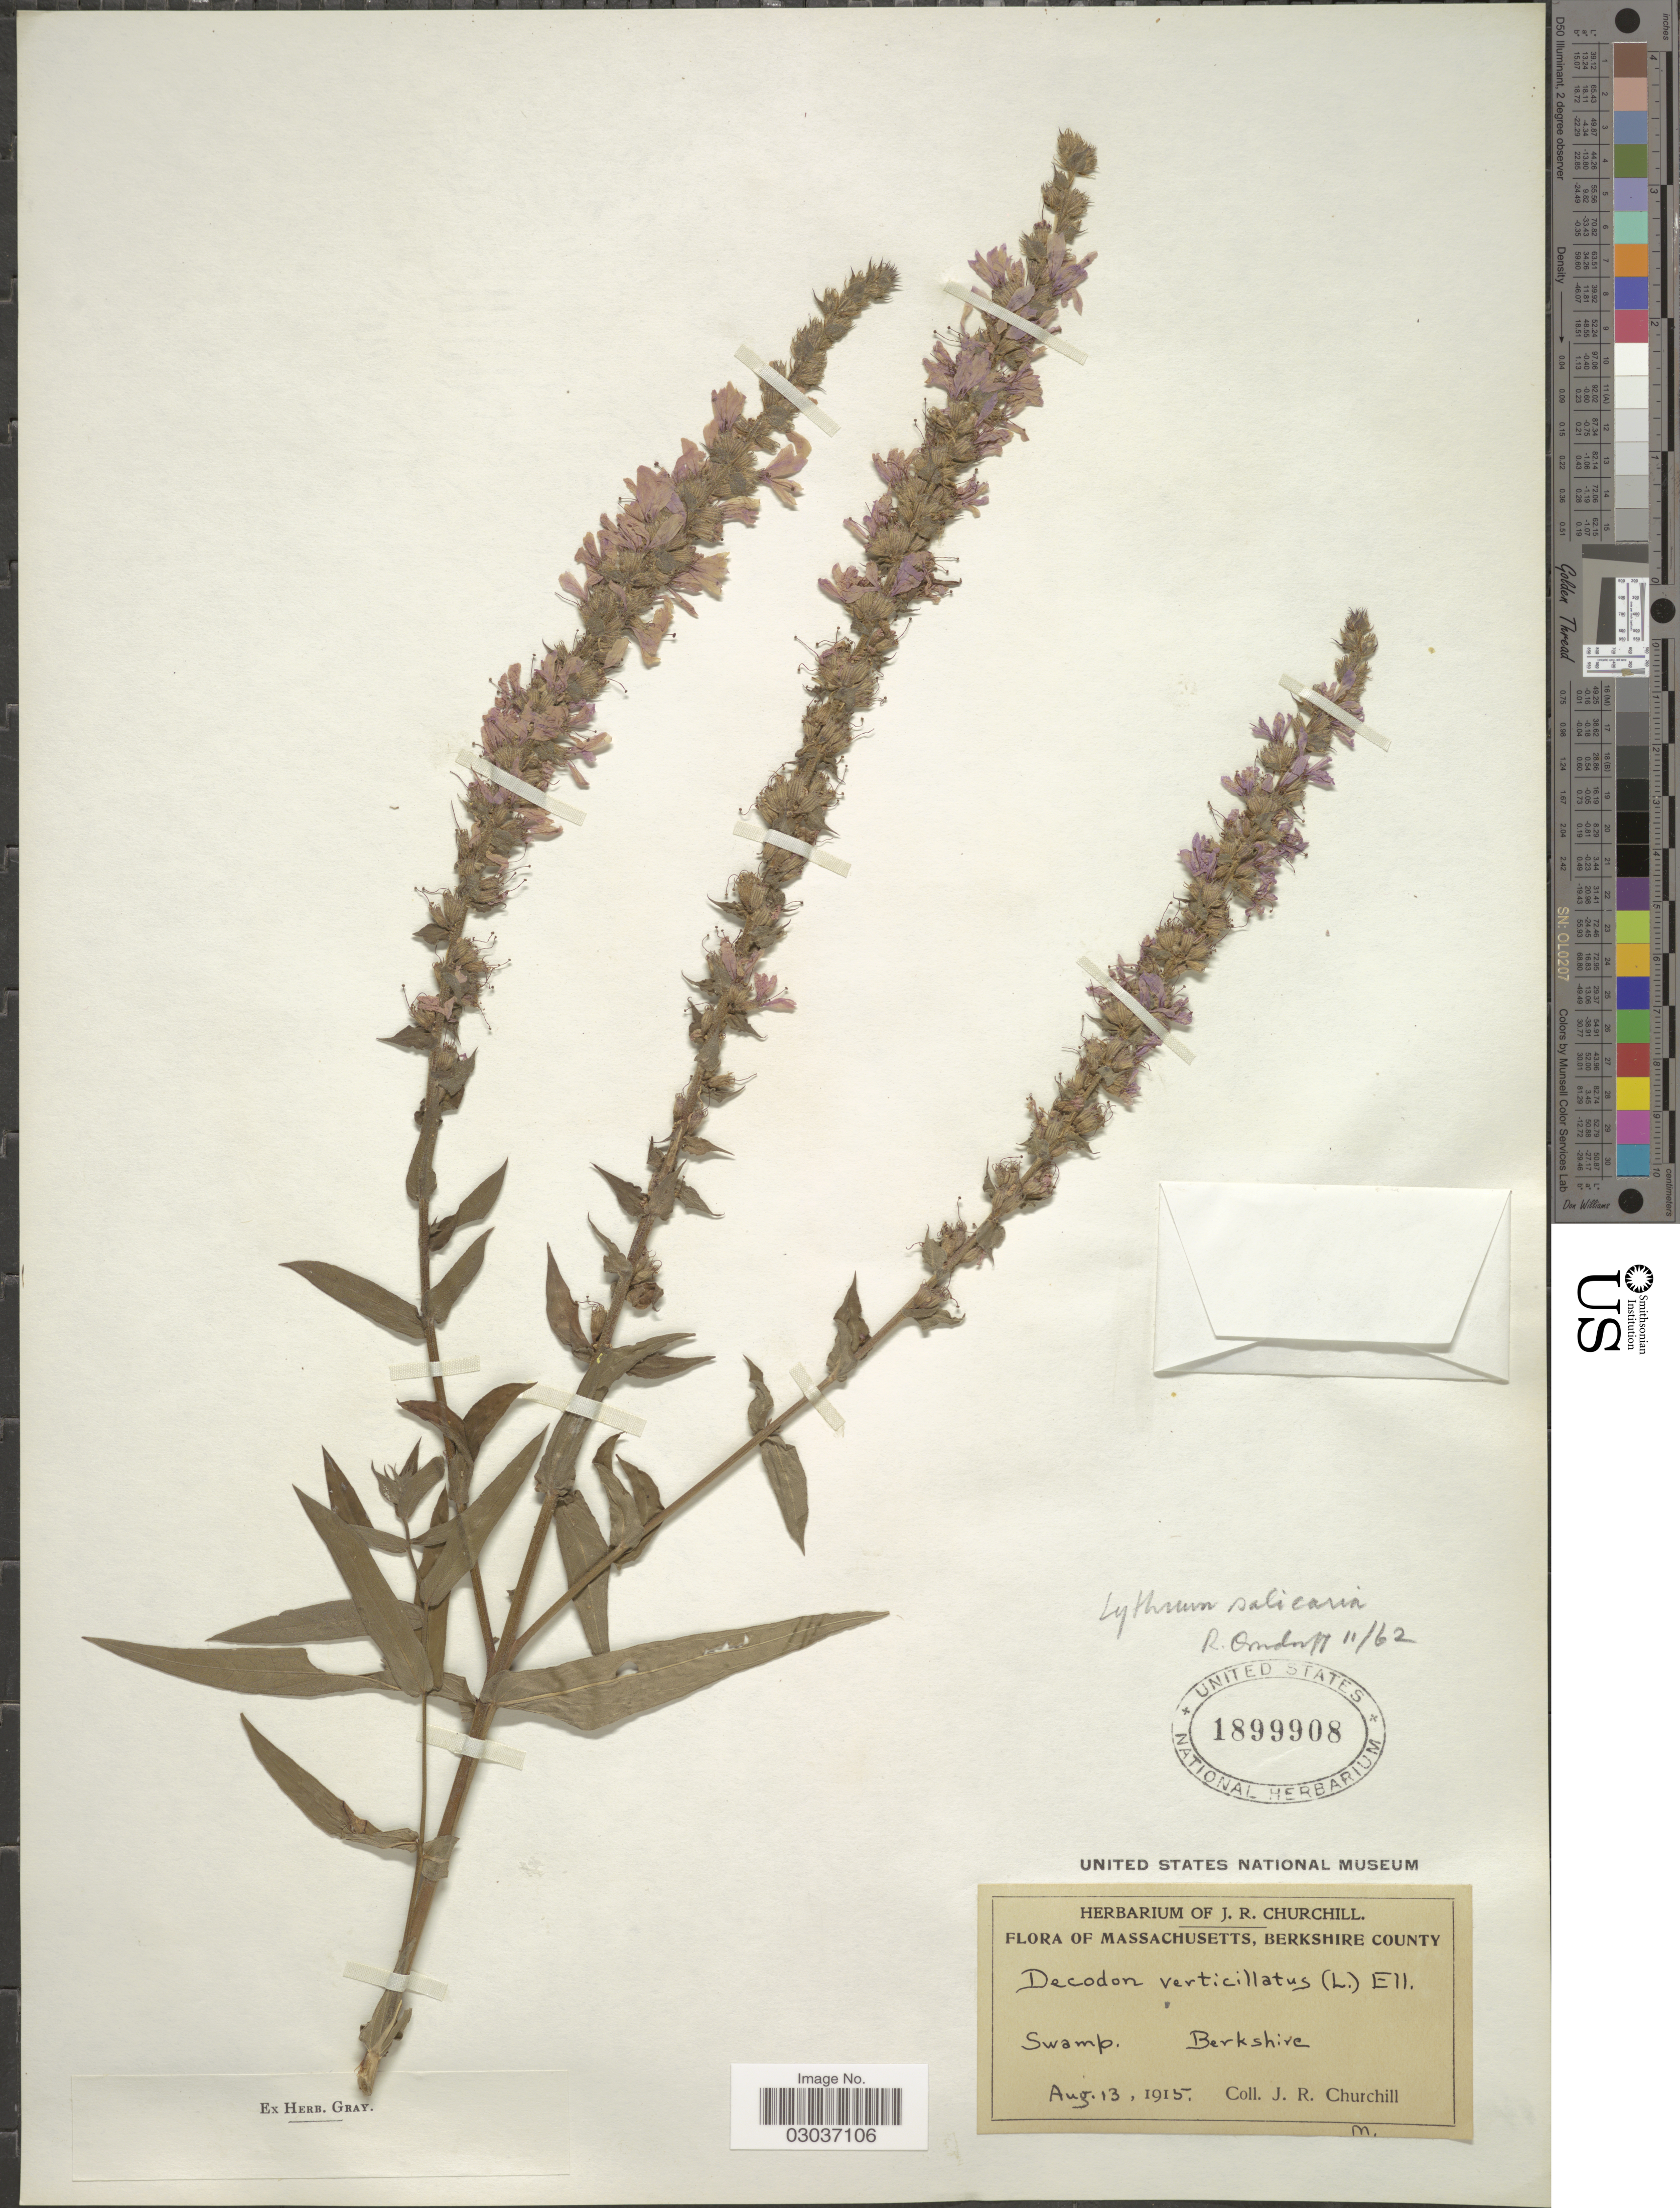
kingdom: Plantae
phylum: Tracheophyta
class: Magnoliopsida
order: Myrtales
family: Lythraceae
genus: Lythrum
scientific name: Lythrum salicaria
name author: L.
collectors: J. Churchill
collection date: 1915-08-13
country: United States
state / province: Massachusetts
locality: Berkshire County. Berkshire.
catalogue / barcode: US 1899908